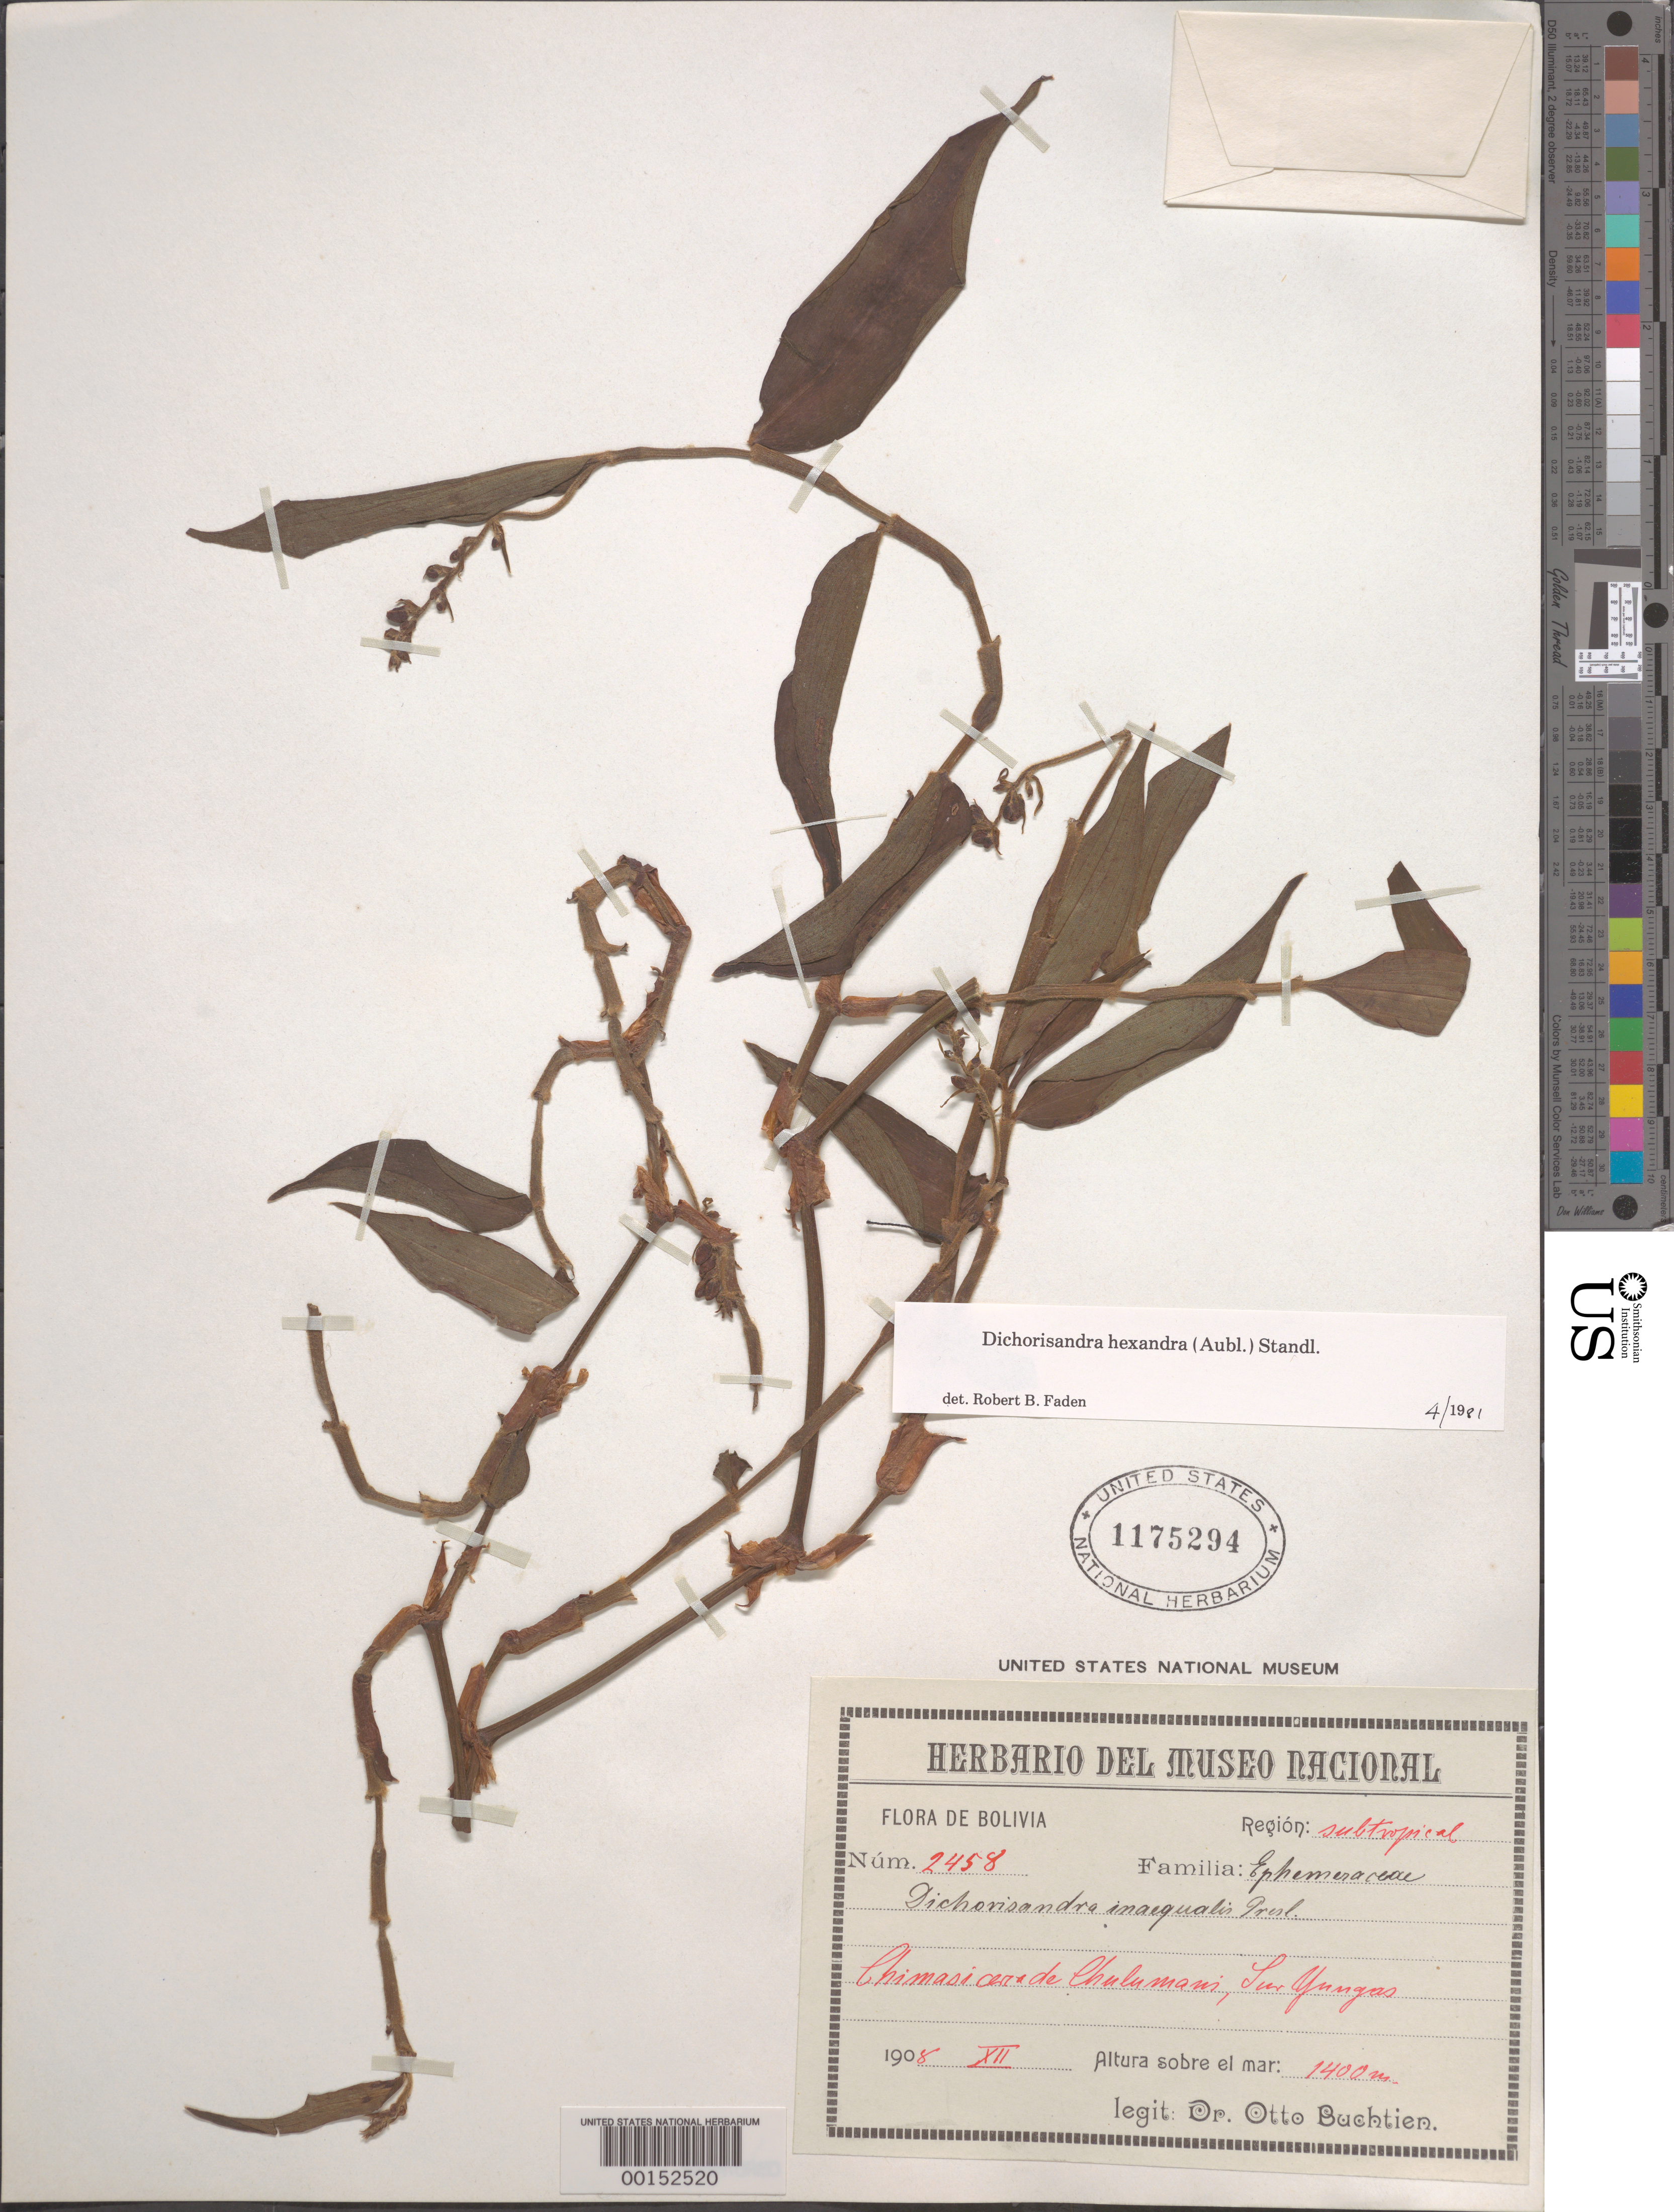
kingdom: Plantae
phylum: Tracheophyta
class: Liliopsida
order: Commelinales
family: Commelinaceae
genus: Dichorisandra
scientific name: Dichorisandra hexandra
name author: (Aubl.) Standl.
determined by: Faden, Robert B., (US), Smithsonian Institution - National Museum of Natural History (UNITED STATES)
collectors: O. Buchtien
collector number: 2458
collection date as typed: Dec 1908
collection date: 1908-12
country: Bolivia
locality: Chimasi cerra de Chulumani Yungas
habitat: Subtropical area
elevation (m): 1400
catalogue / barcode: US 1175294